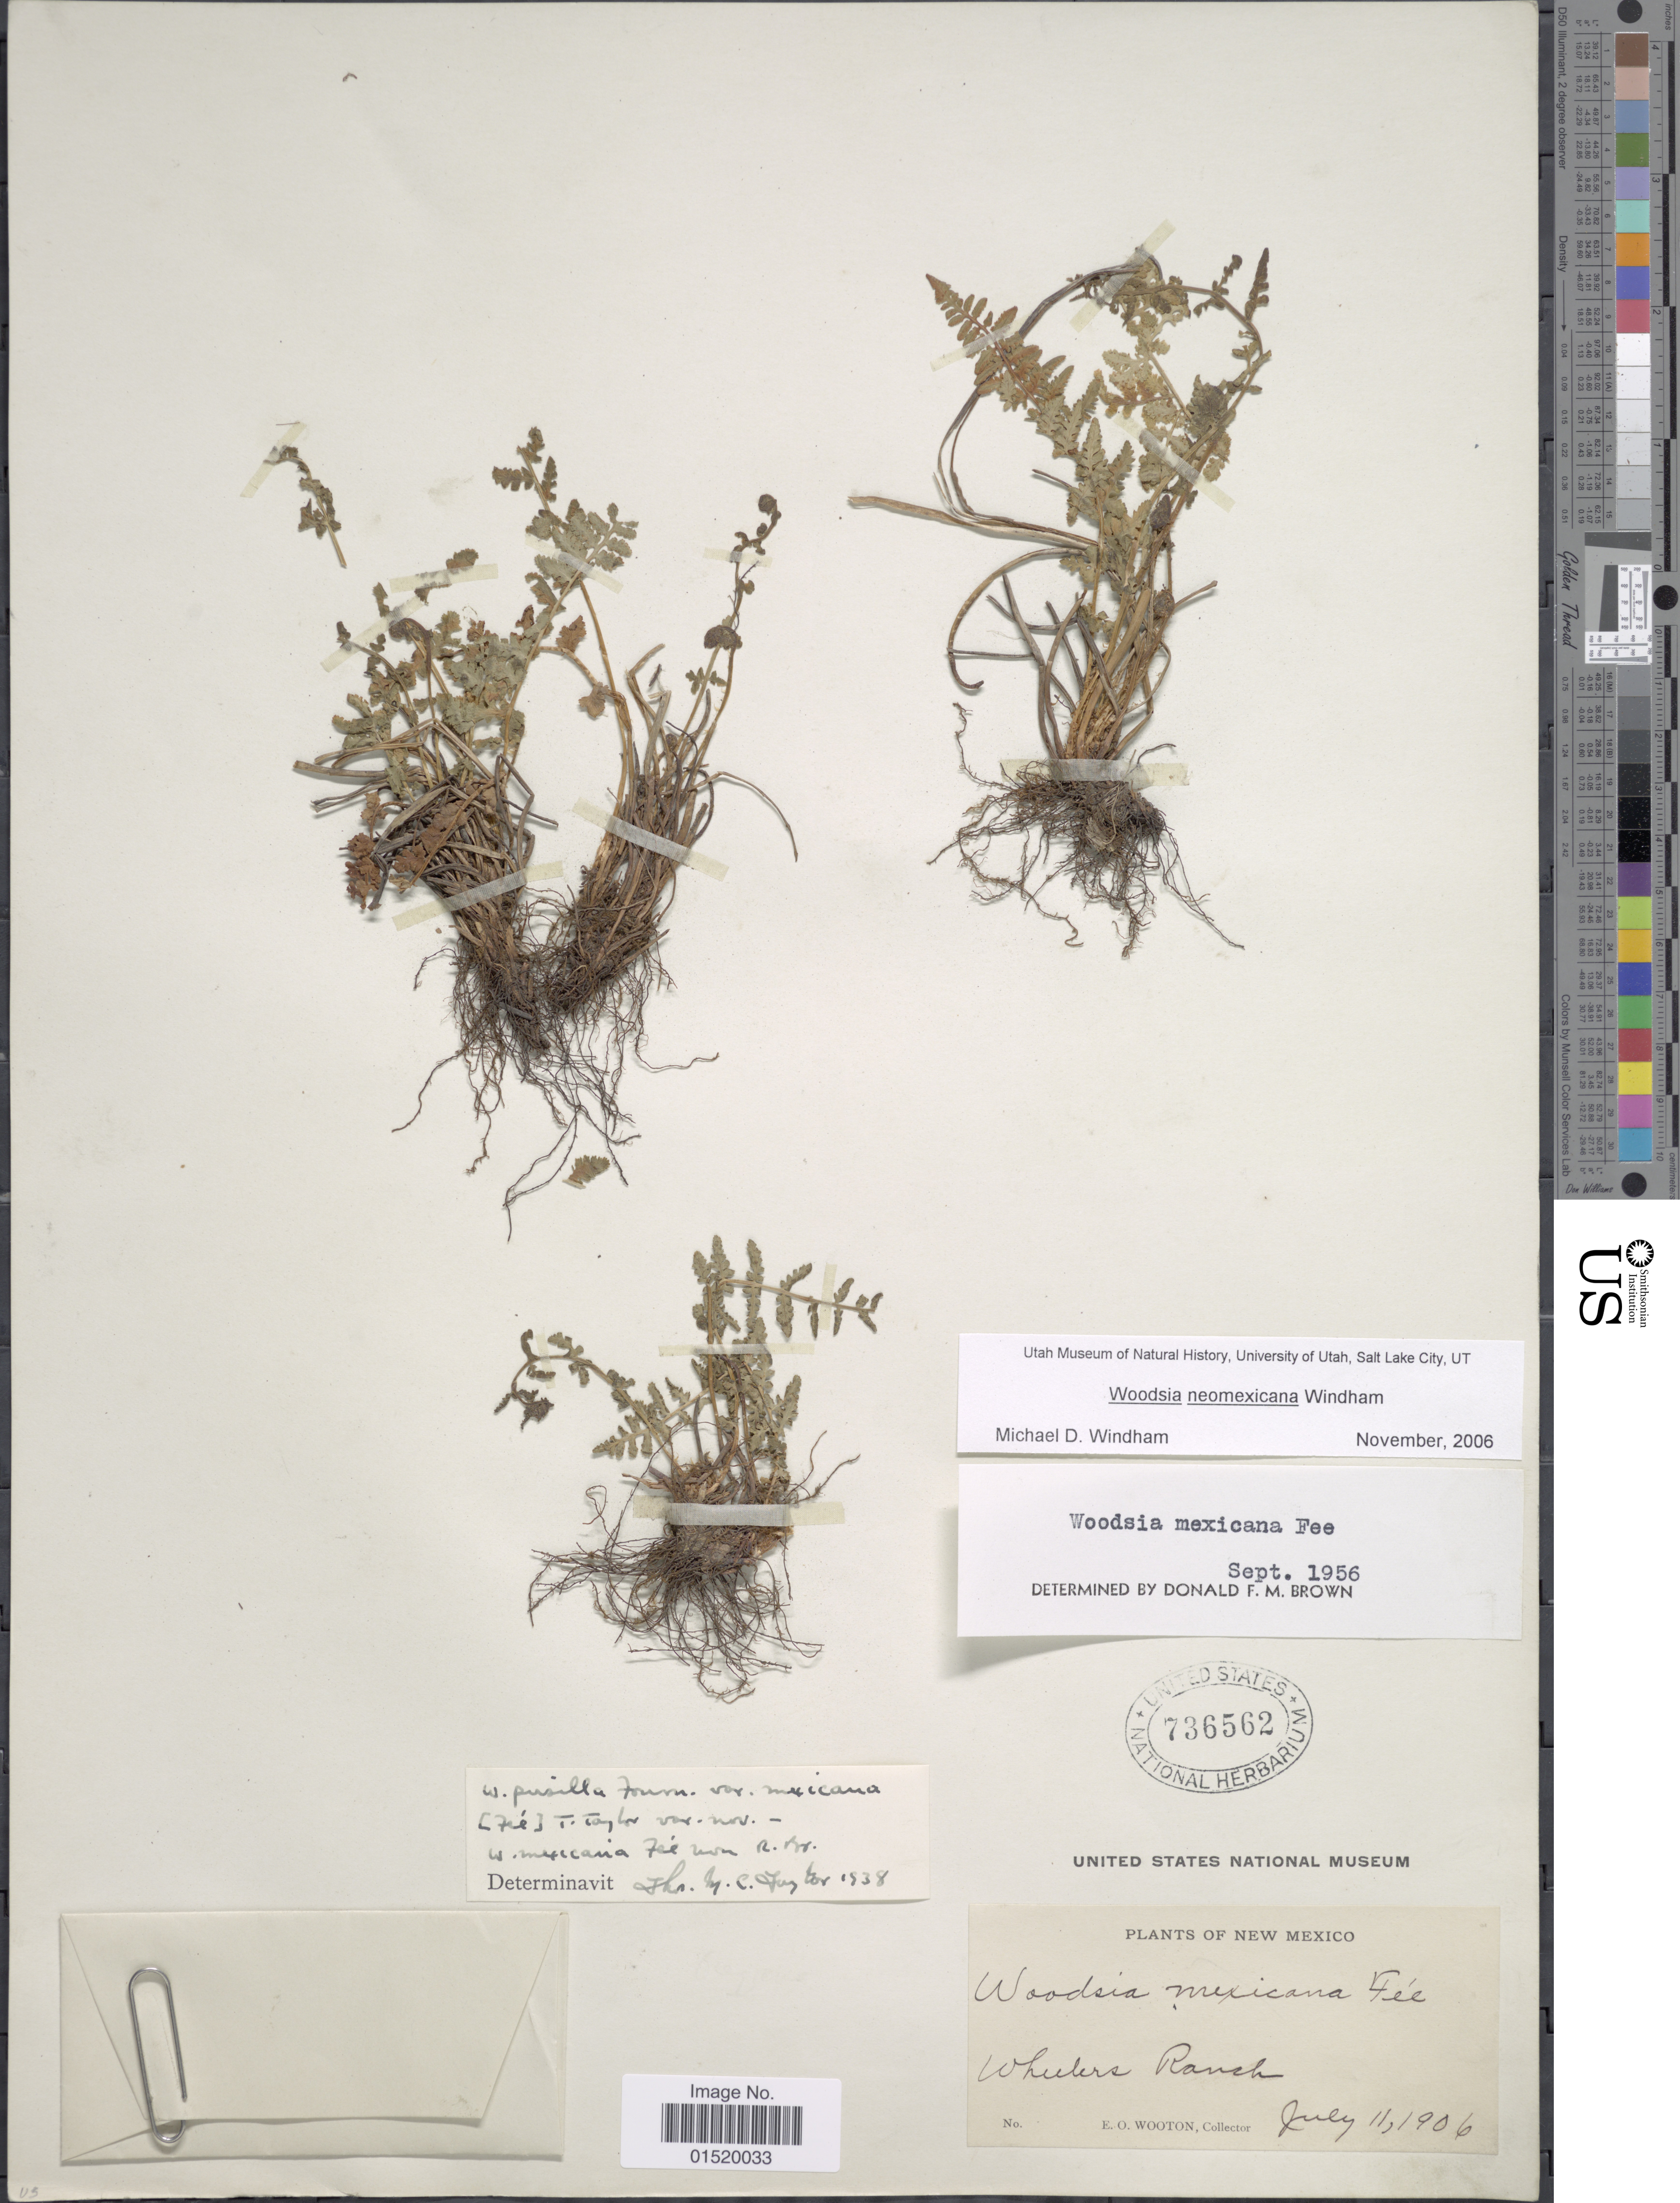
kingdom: Plantae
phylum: Tracheophyta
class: Polypodiopsida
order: Polypodiales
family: Woodsiaceae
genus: Woodsia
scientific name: Woodsia neomexicana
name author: Windham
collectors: E. O. Wooton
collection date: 1906-07-11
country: United States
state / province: New Mexico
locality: Wheelers Ranch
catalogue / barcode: US 736562